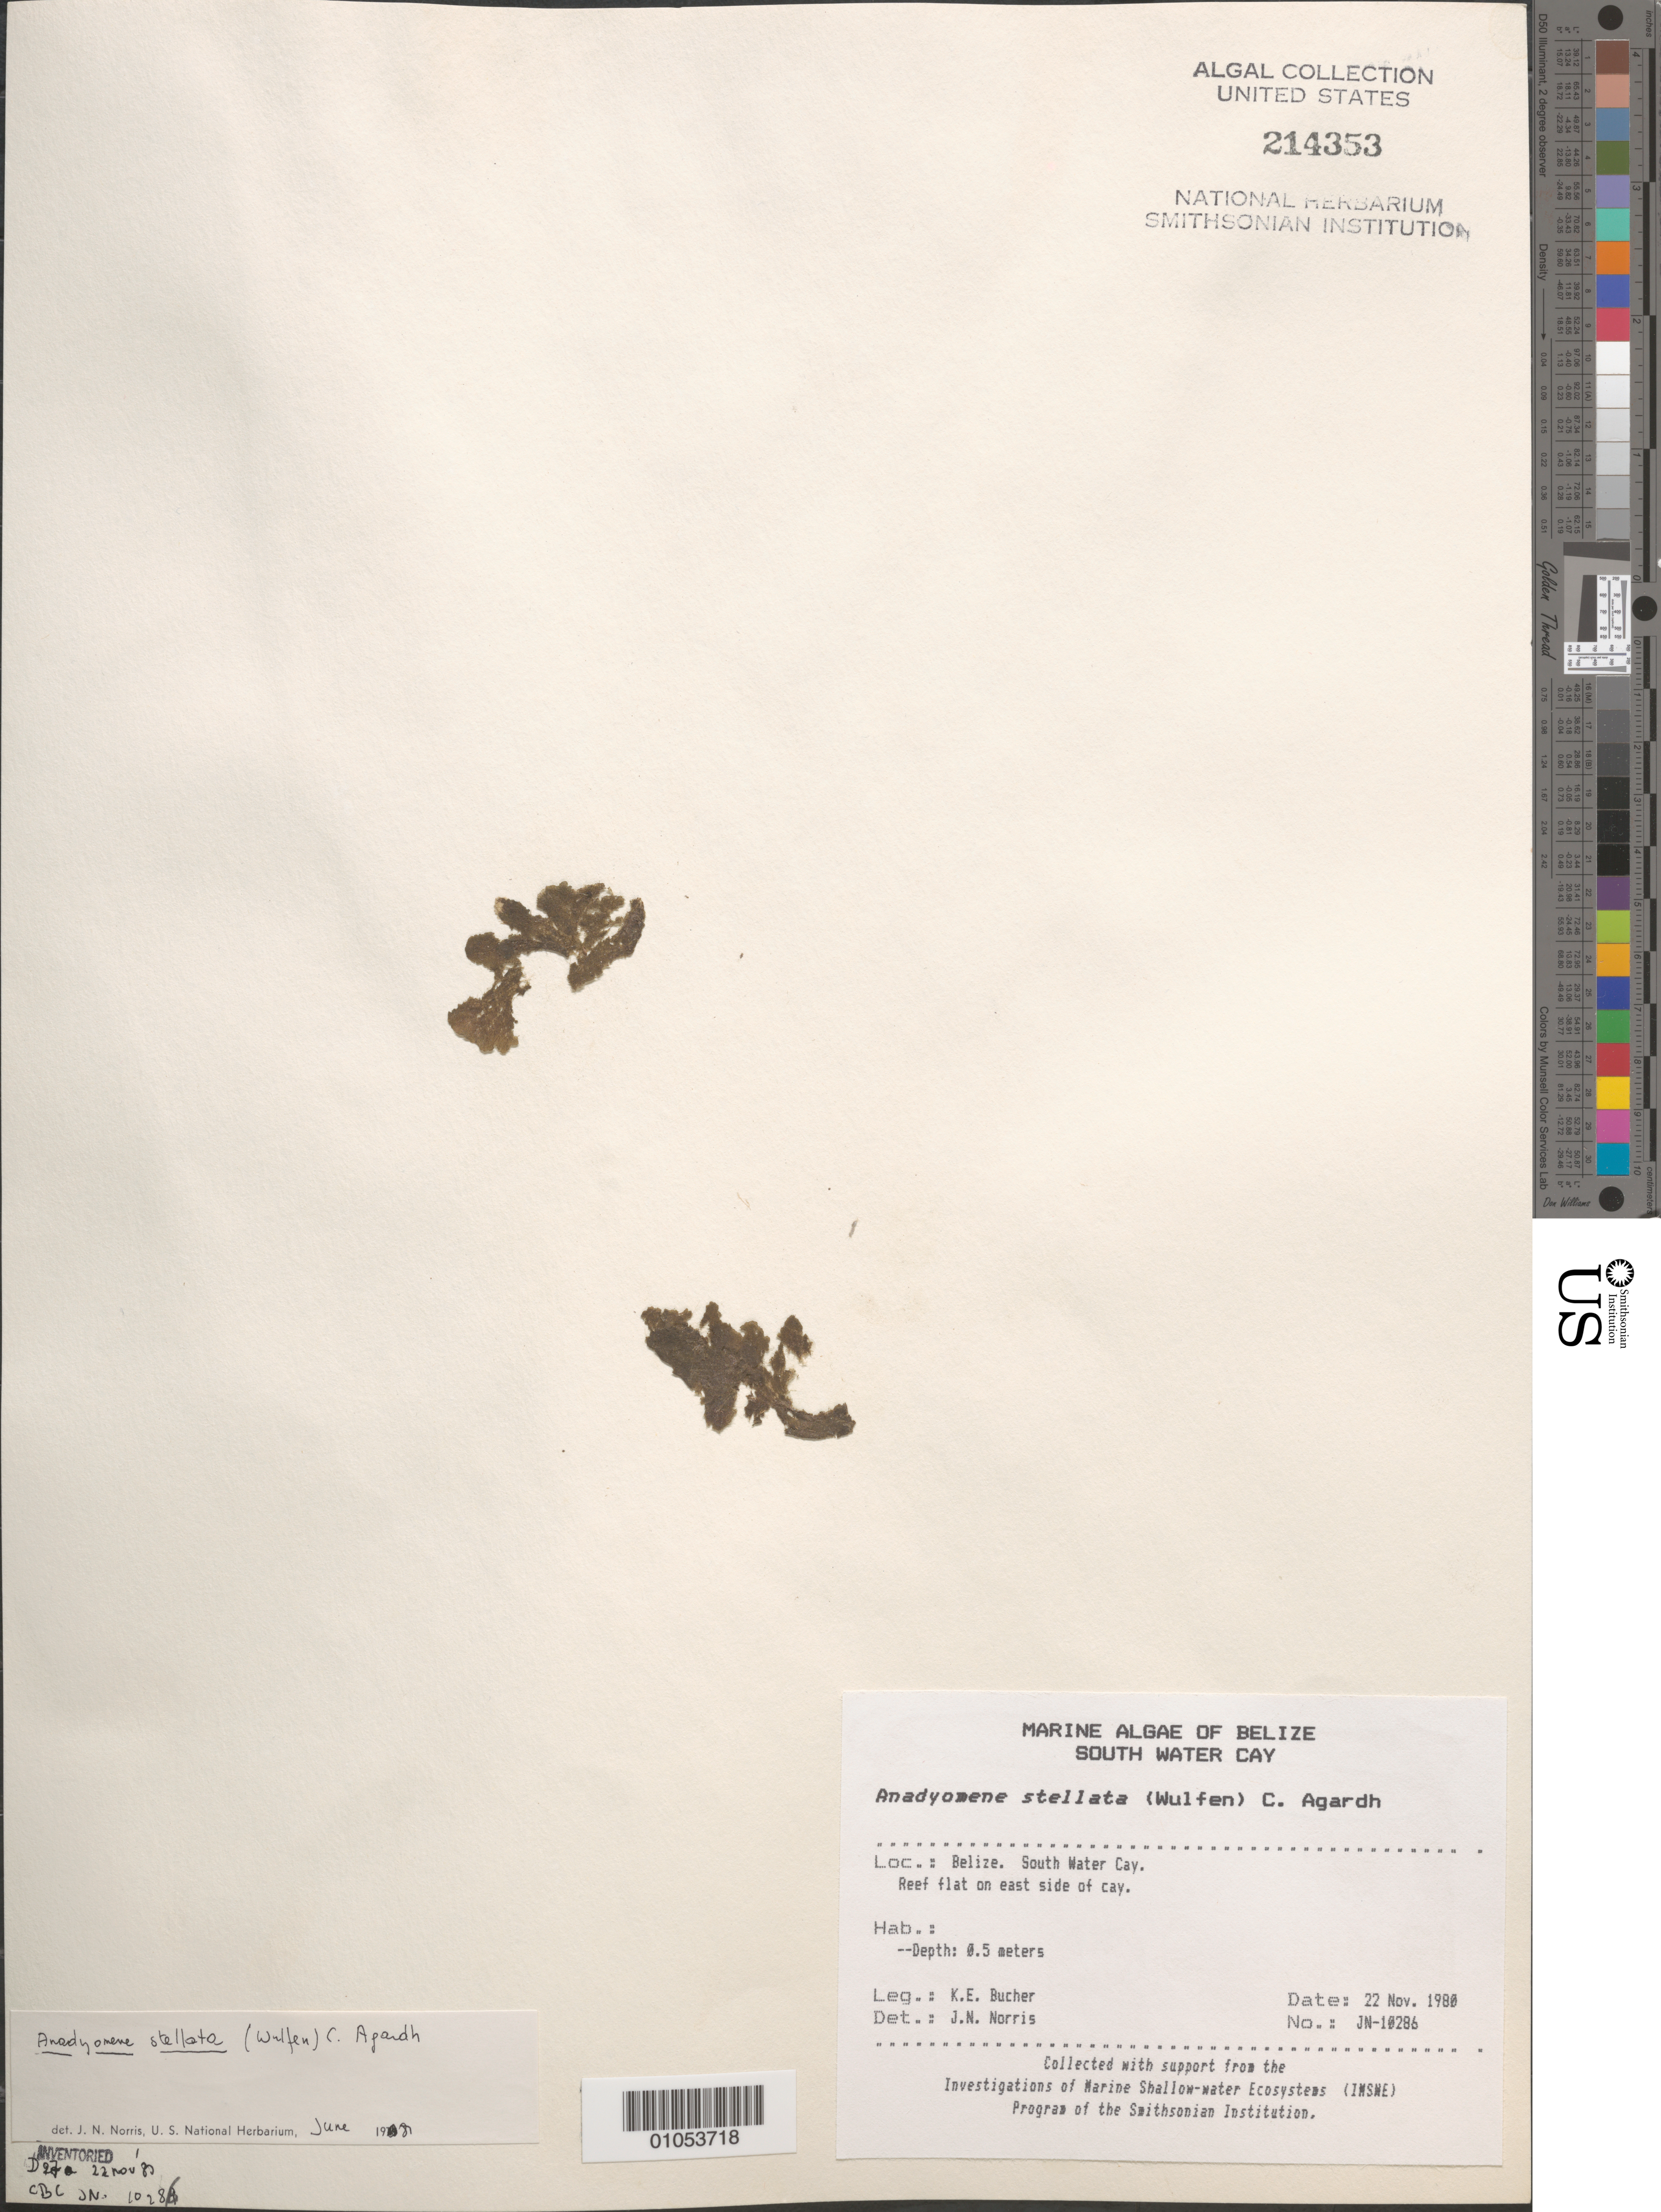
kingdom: Plantae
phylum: Chlorophyta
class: Ulvophyceae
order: Cladophorales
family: Anadyomenaceae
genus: Anadyomene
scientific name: Anadyomene stellata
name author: (Wulfen) C. Agardh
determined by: Norris, James N.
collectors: K. E. Bucher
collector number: JN-10286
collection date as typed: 22 Nov 1980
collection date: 1980-11-22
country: Belize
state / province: Stann Creek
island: South Water Cay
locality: Reef flat on east side of cay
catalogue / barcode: US 214353